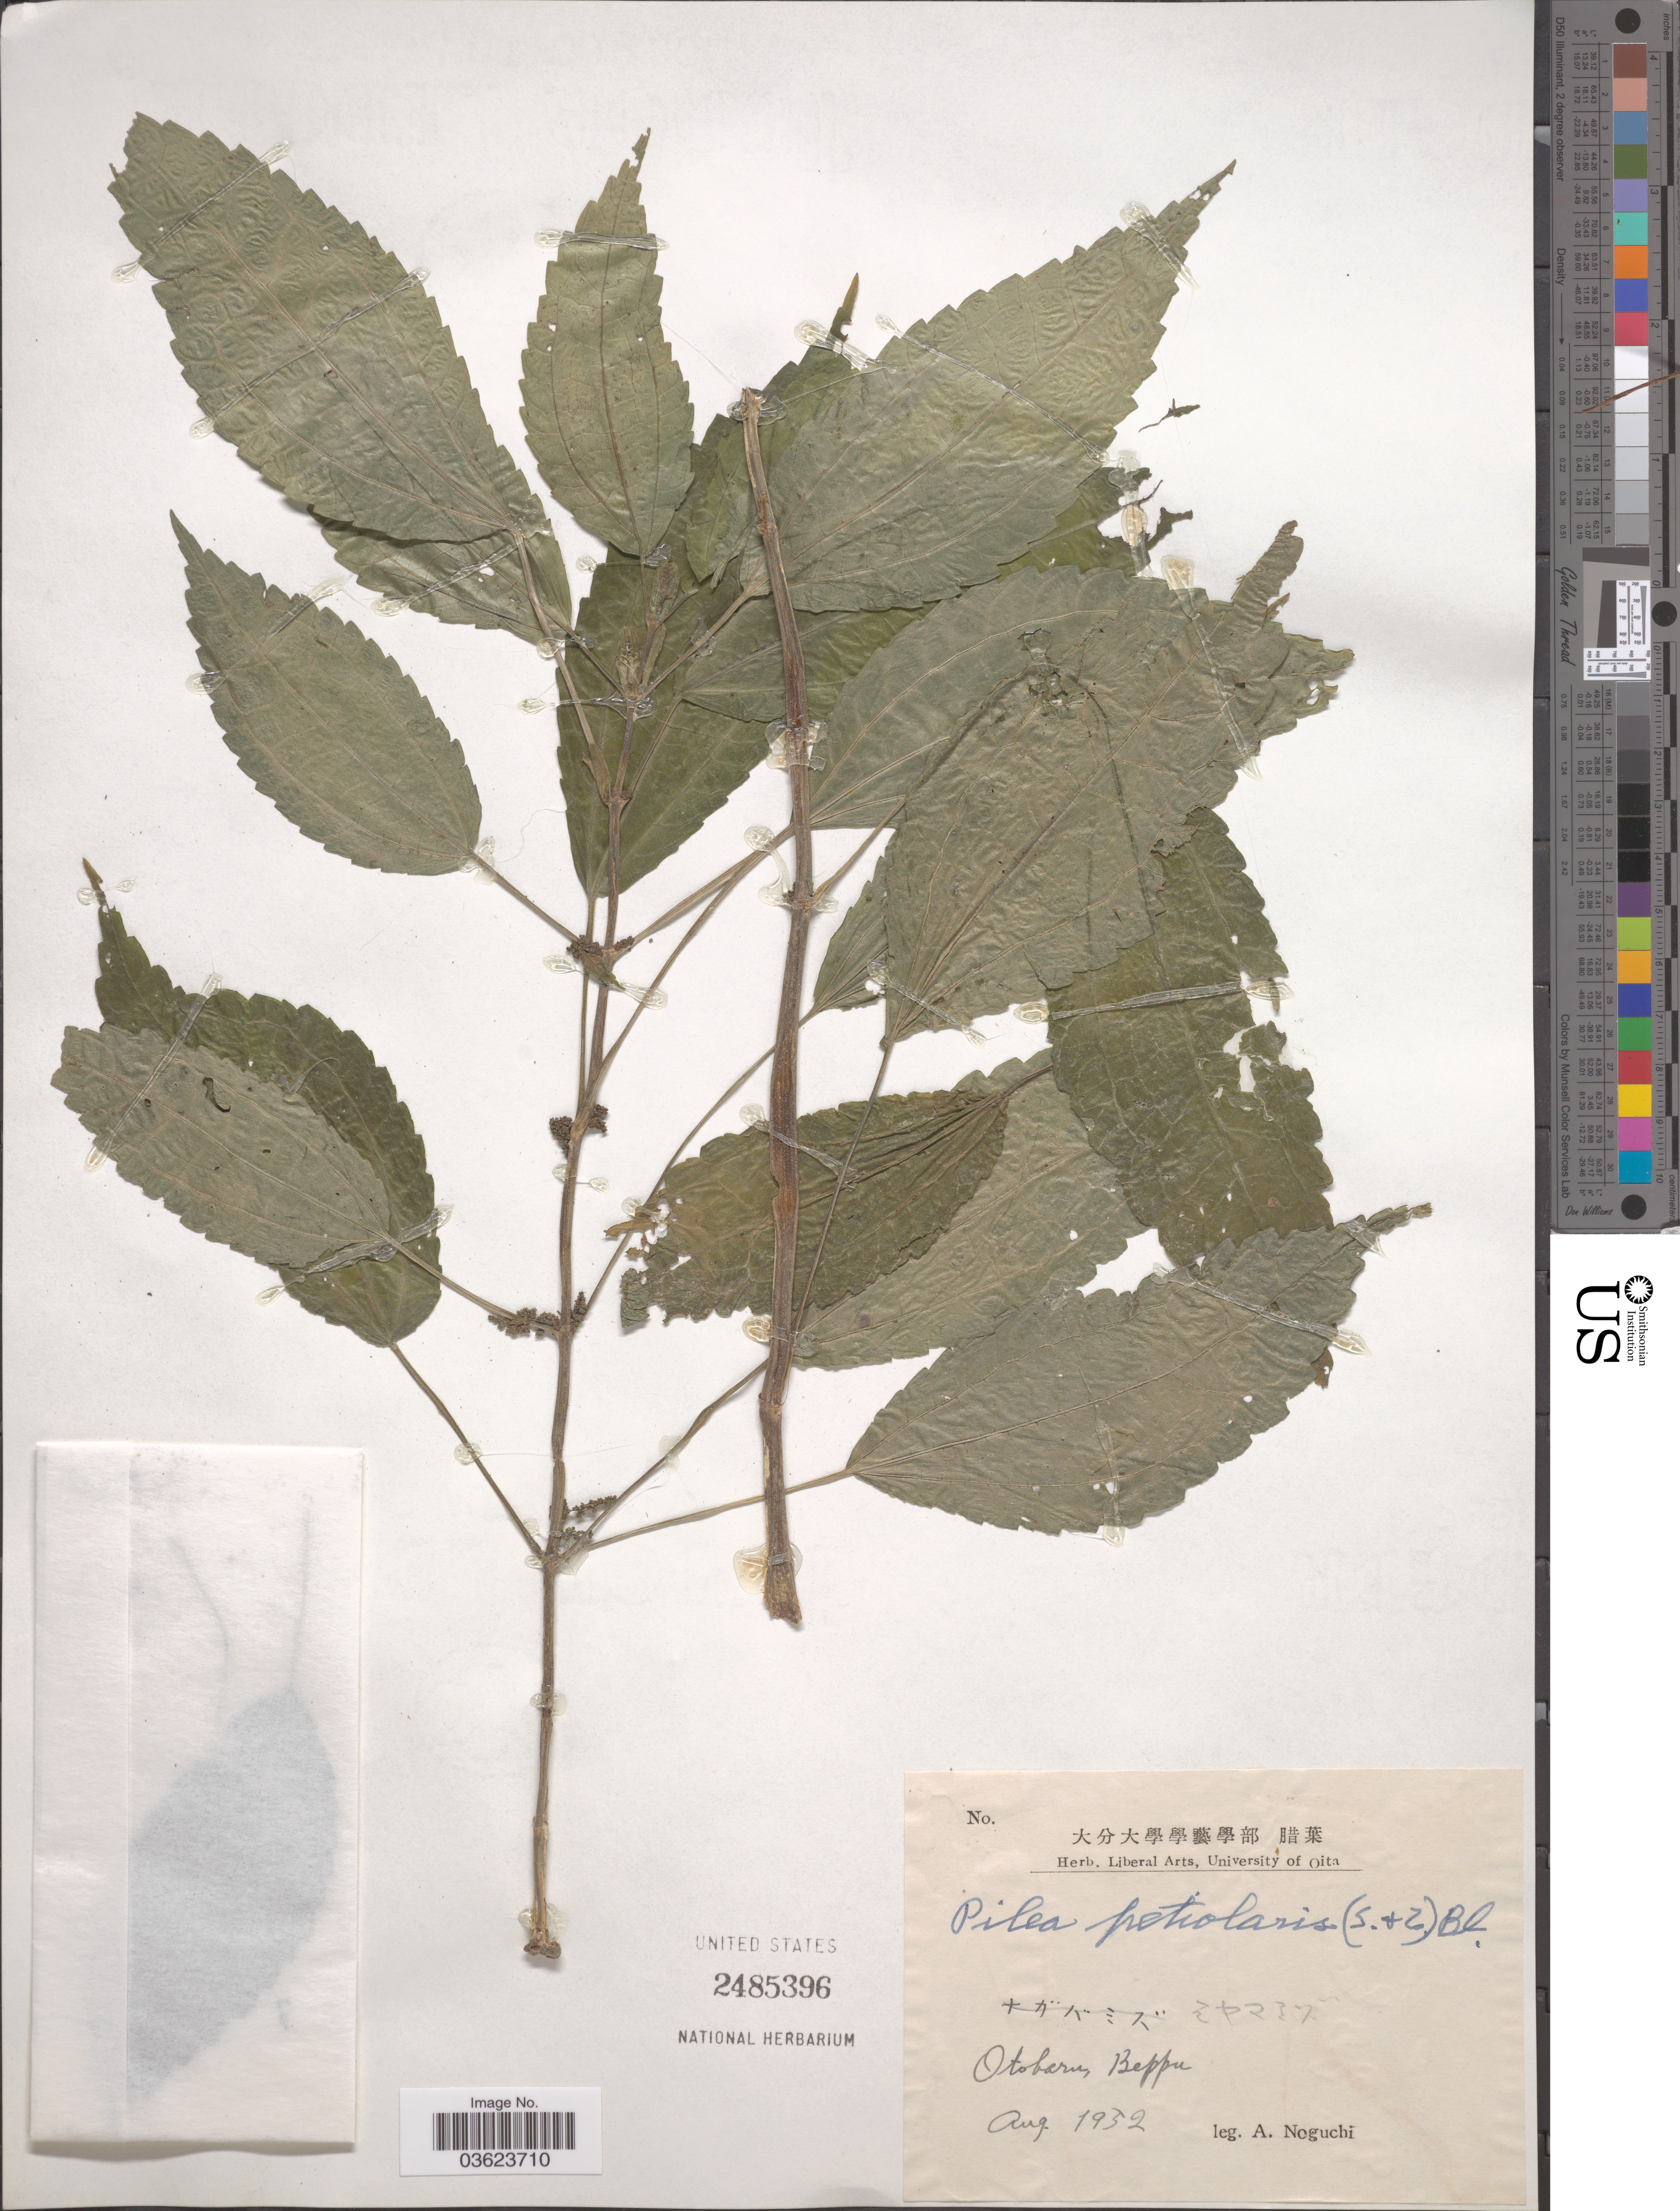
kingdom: Plantae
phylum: Tracheophyta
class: Magnoliopsida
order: Rosales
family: Urticaceae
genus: Pilea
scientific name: Pilea petiolaris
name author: Wedd.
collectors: A. Noguchi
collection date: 1952-08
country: Japan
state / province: Oita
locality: Otobaru, Beppu.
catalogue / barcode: US 2485396